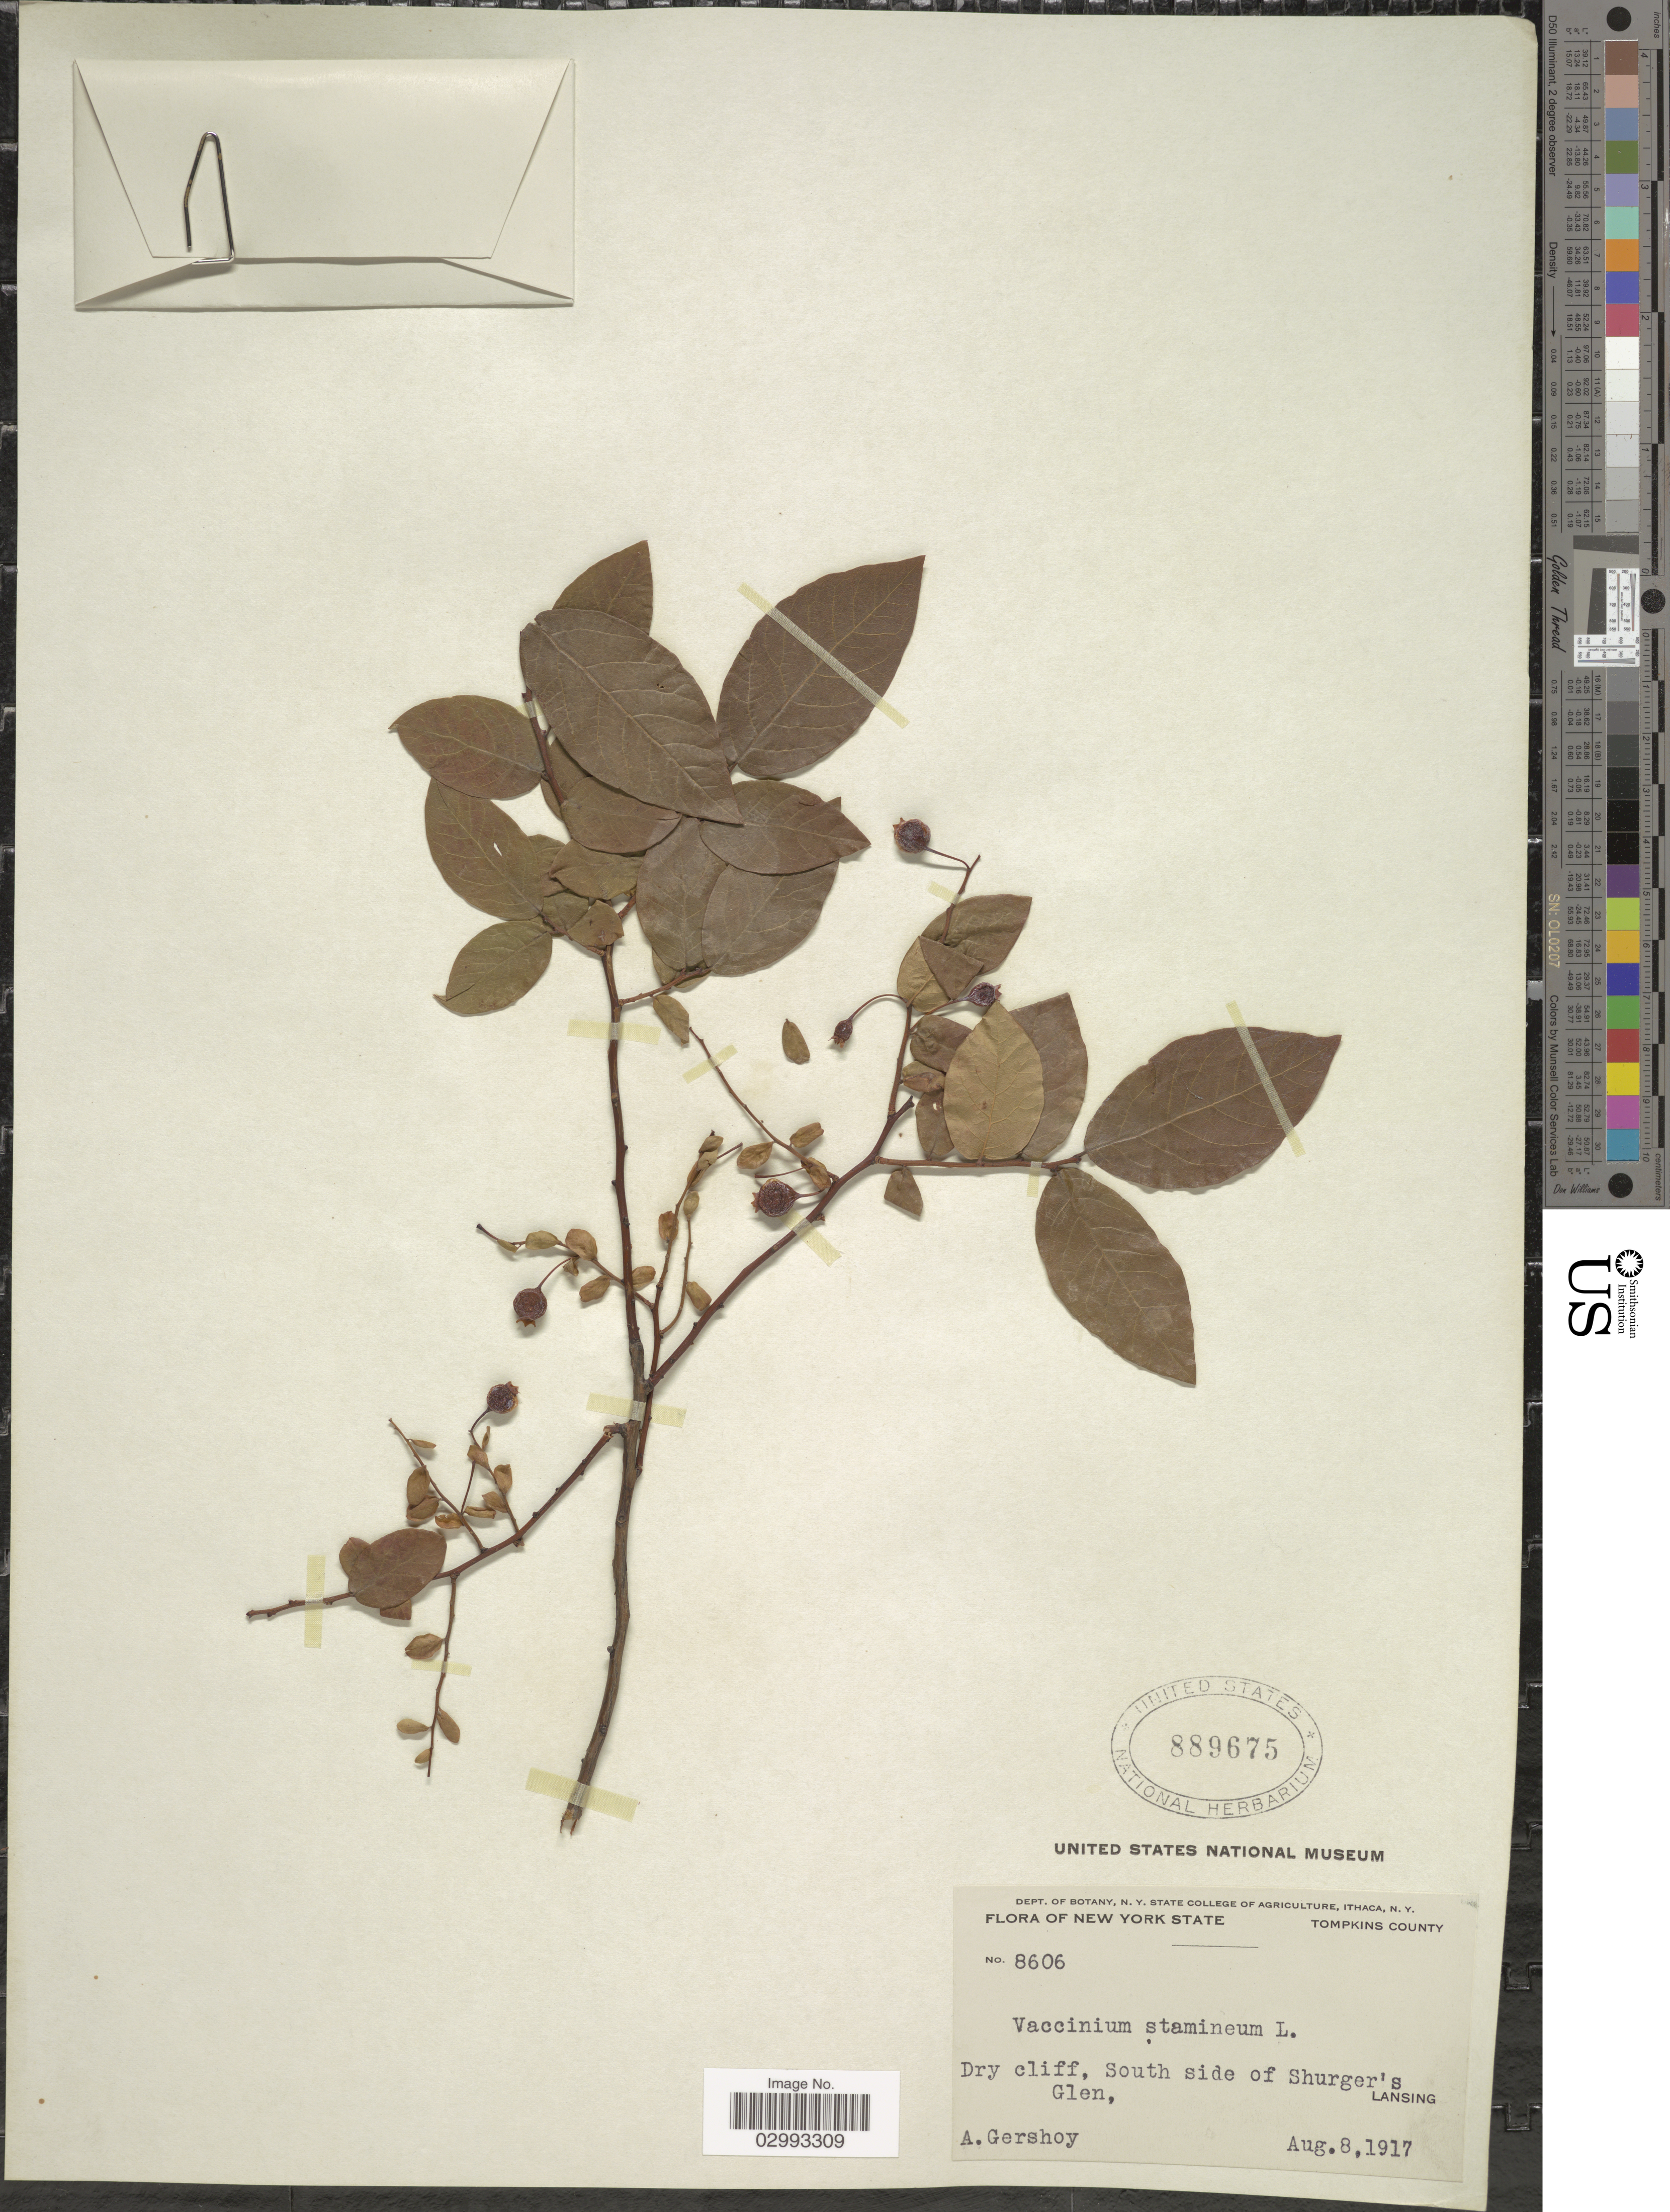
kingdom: Plantae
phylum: Tracheophyta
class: Magnoliopsida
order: Ericales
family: Ericaceae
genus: Polycodium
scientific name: Polycodium stamineum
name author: (L.) Greene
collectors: A. Gershoy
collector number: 8606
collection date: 1917-08-08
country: United States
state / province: New York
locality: Tompkins County. Dry cliff, South side of Shurger's Glen, Lansing.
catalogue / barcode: US 889675